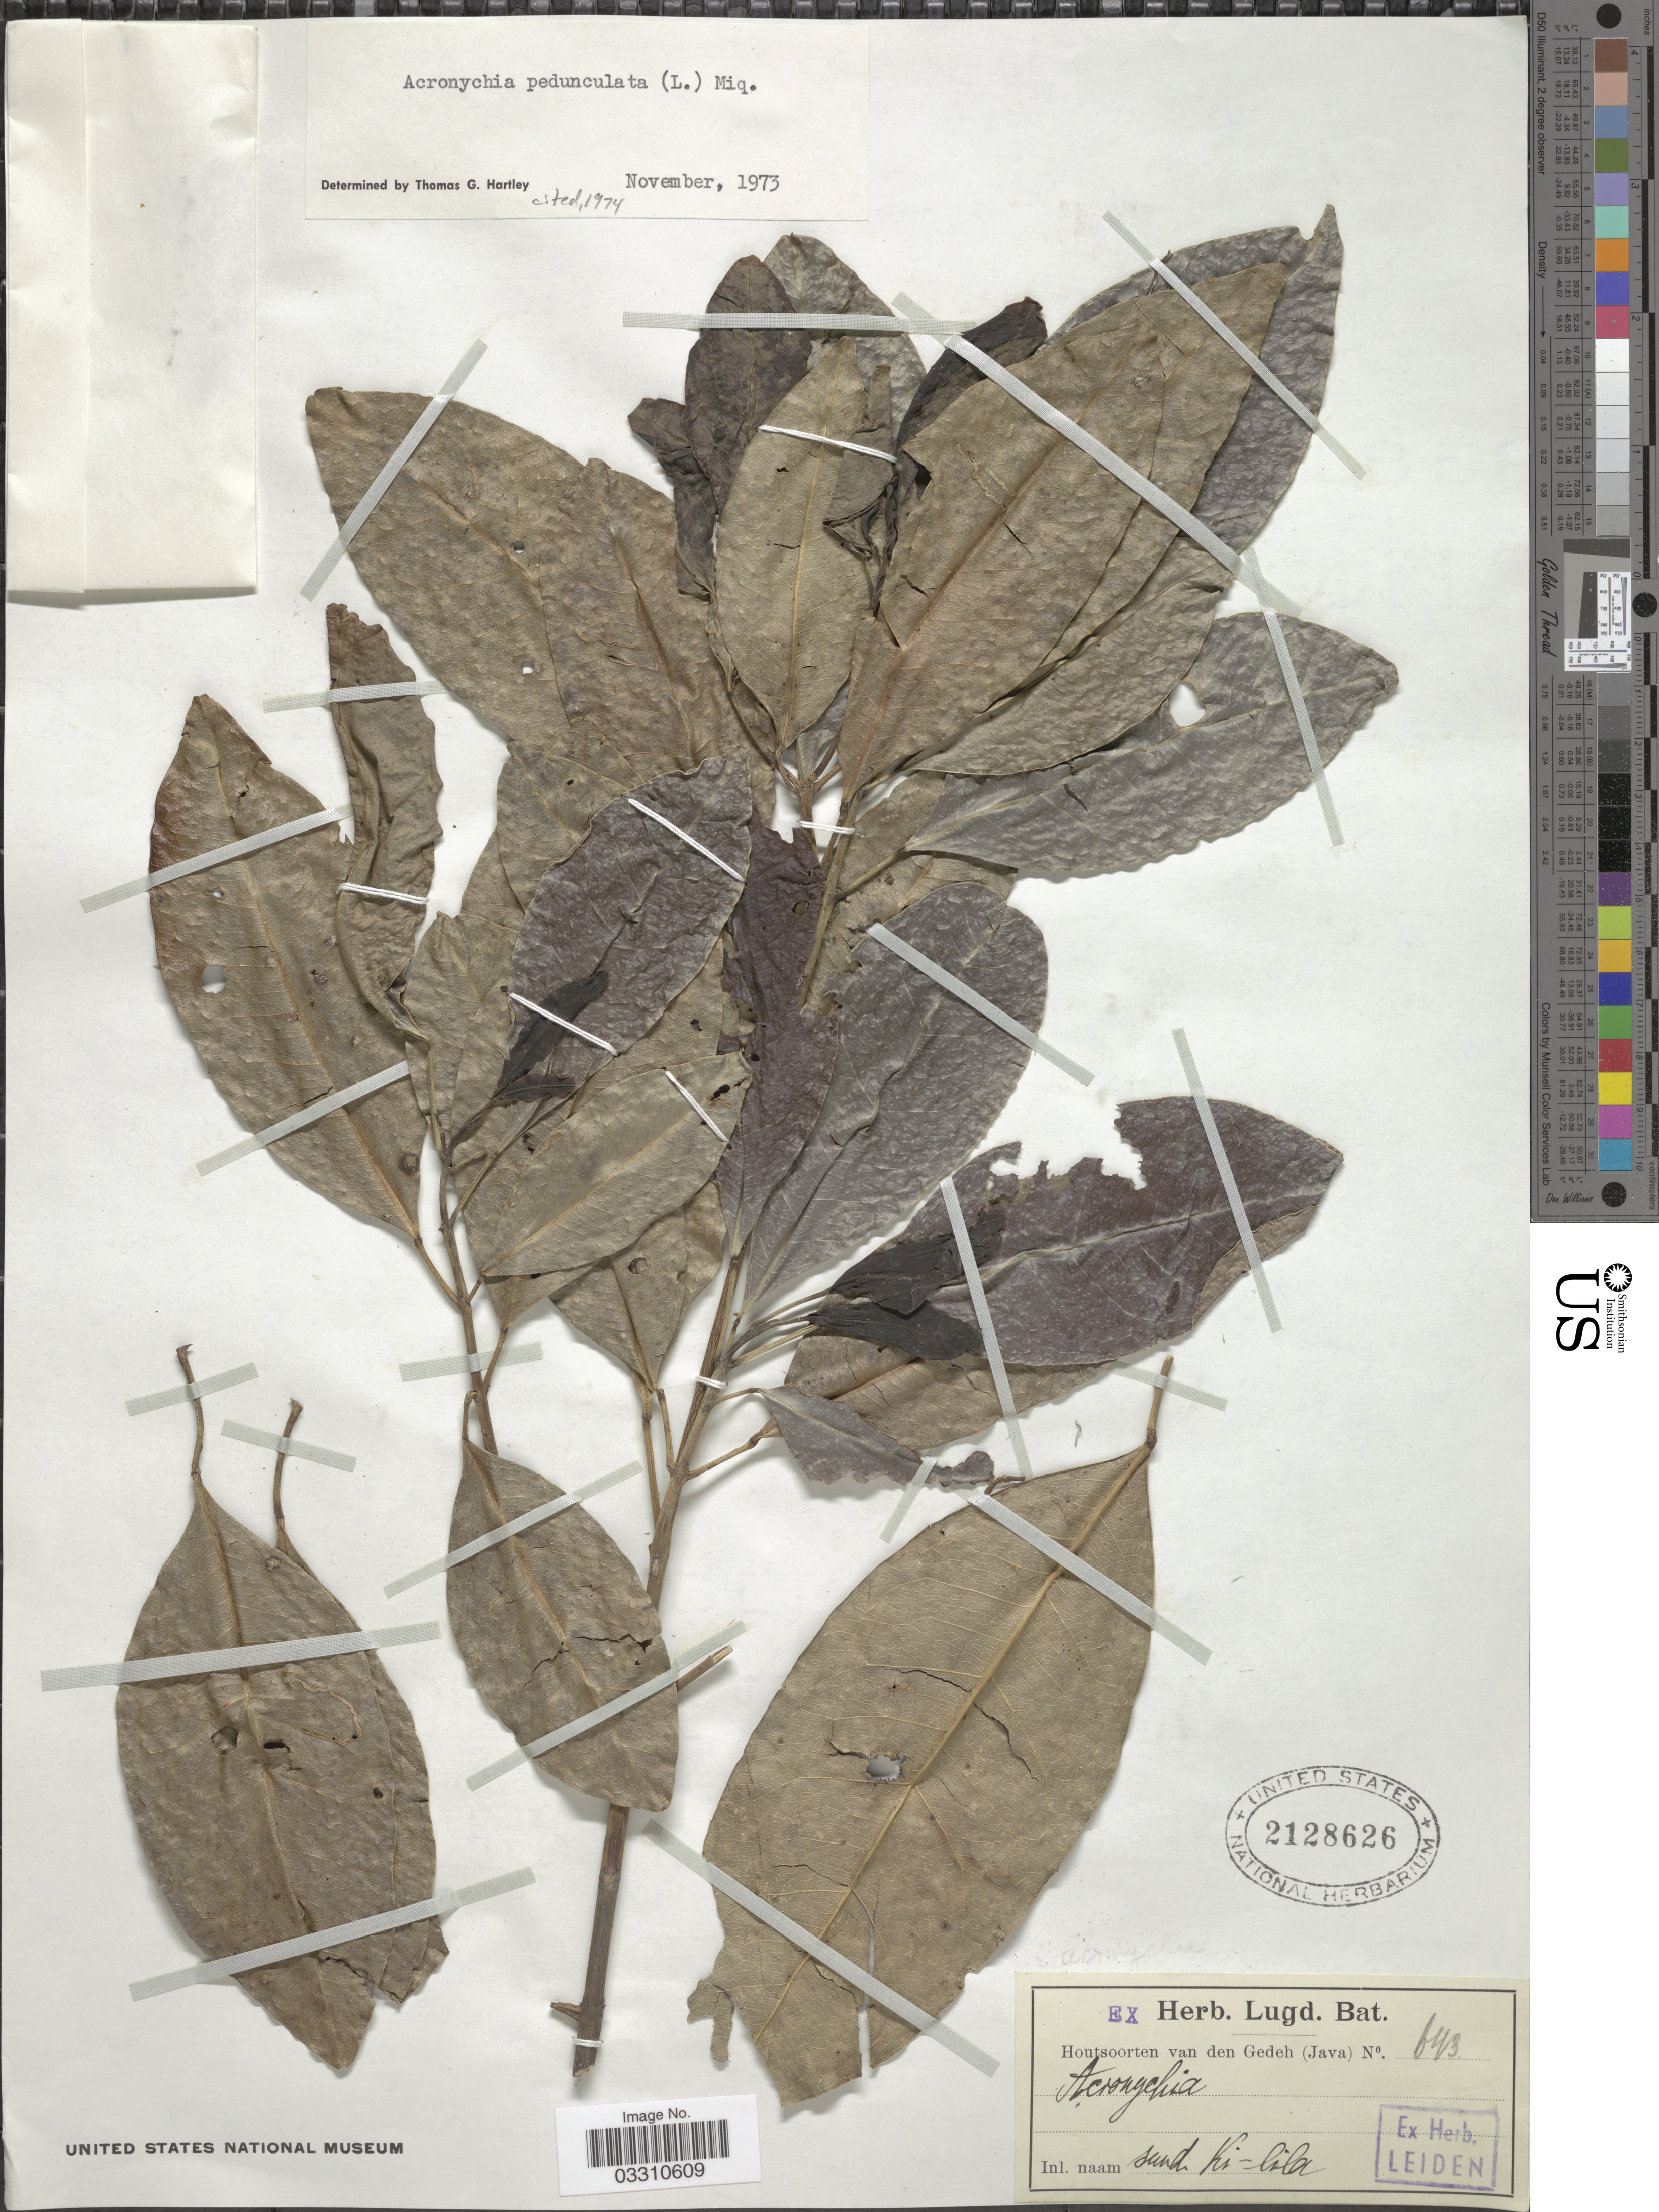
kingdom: Plantae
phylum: Tracheophyta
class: Magnoliopsida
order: Sapindales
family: Rutaceae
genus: Acronychia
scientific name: Acronychia pedunculata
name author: (L.) Miq.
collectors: ex herb. Musei Lugd. Bat.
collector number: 643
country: Indonesia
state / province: Java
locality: Van den Gedeh (Java).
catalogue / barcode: US 2128626